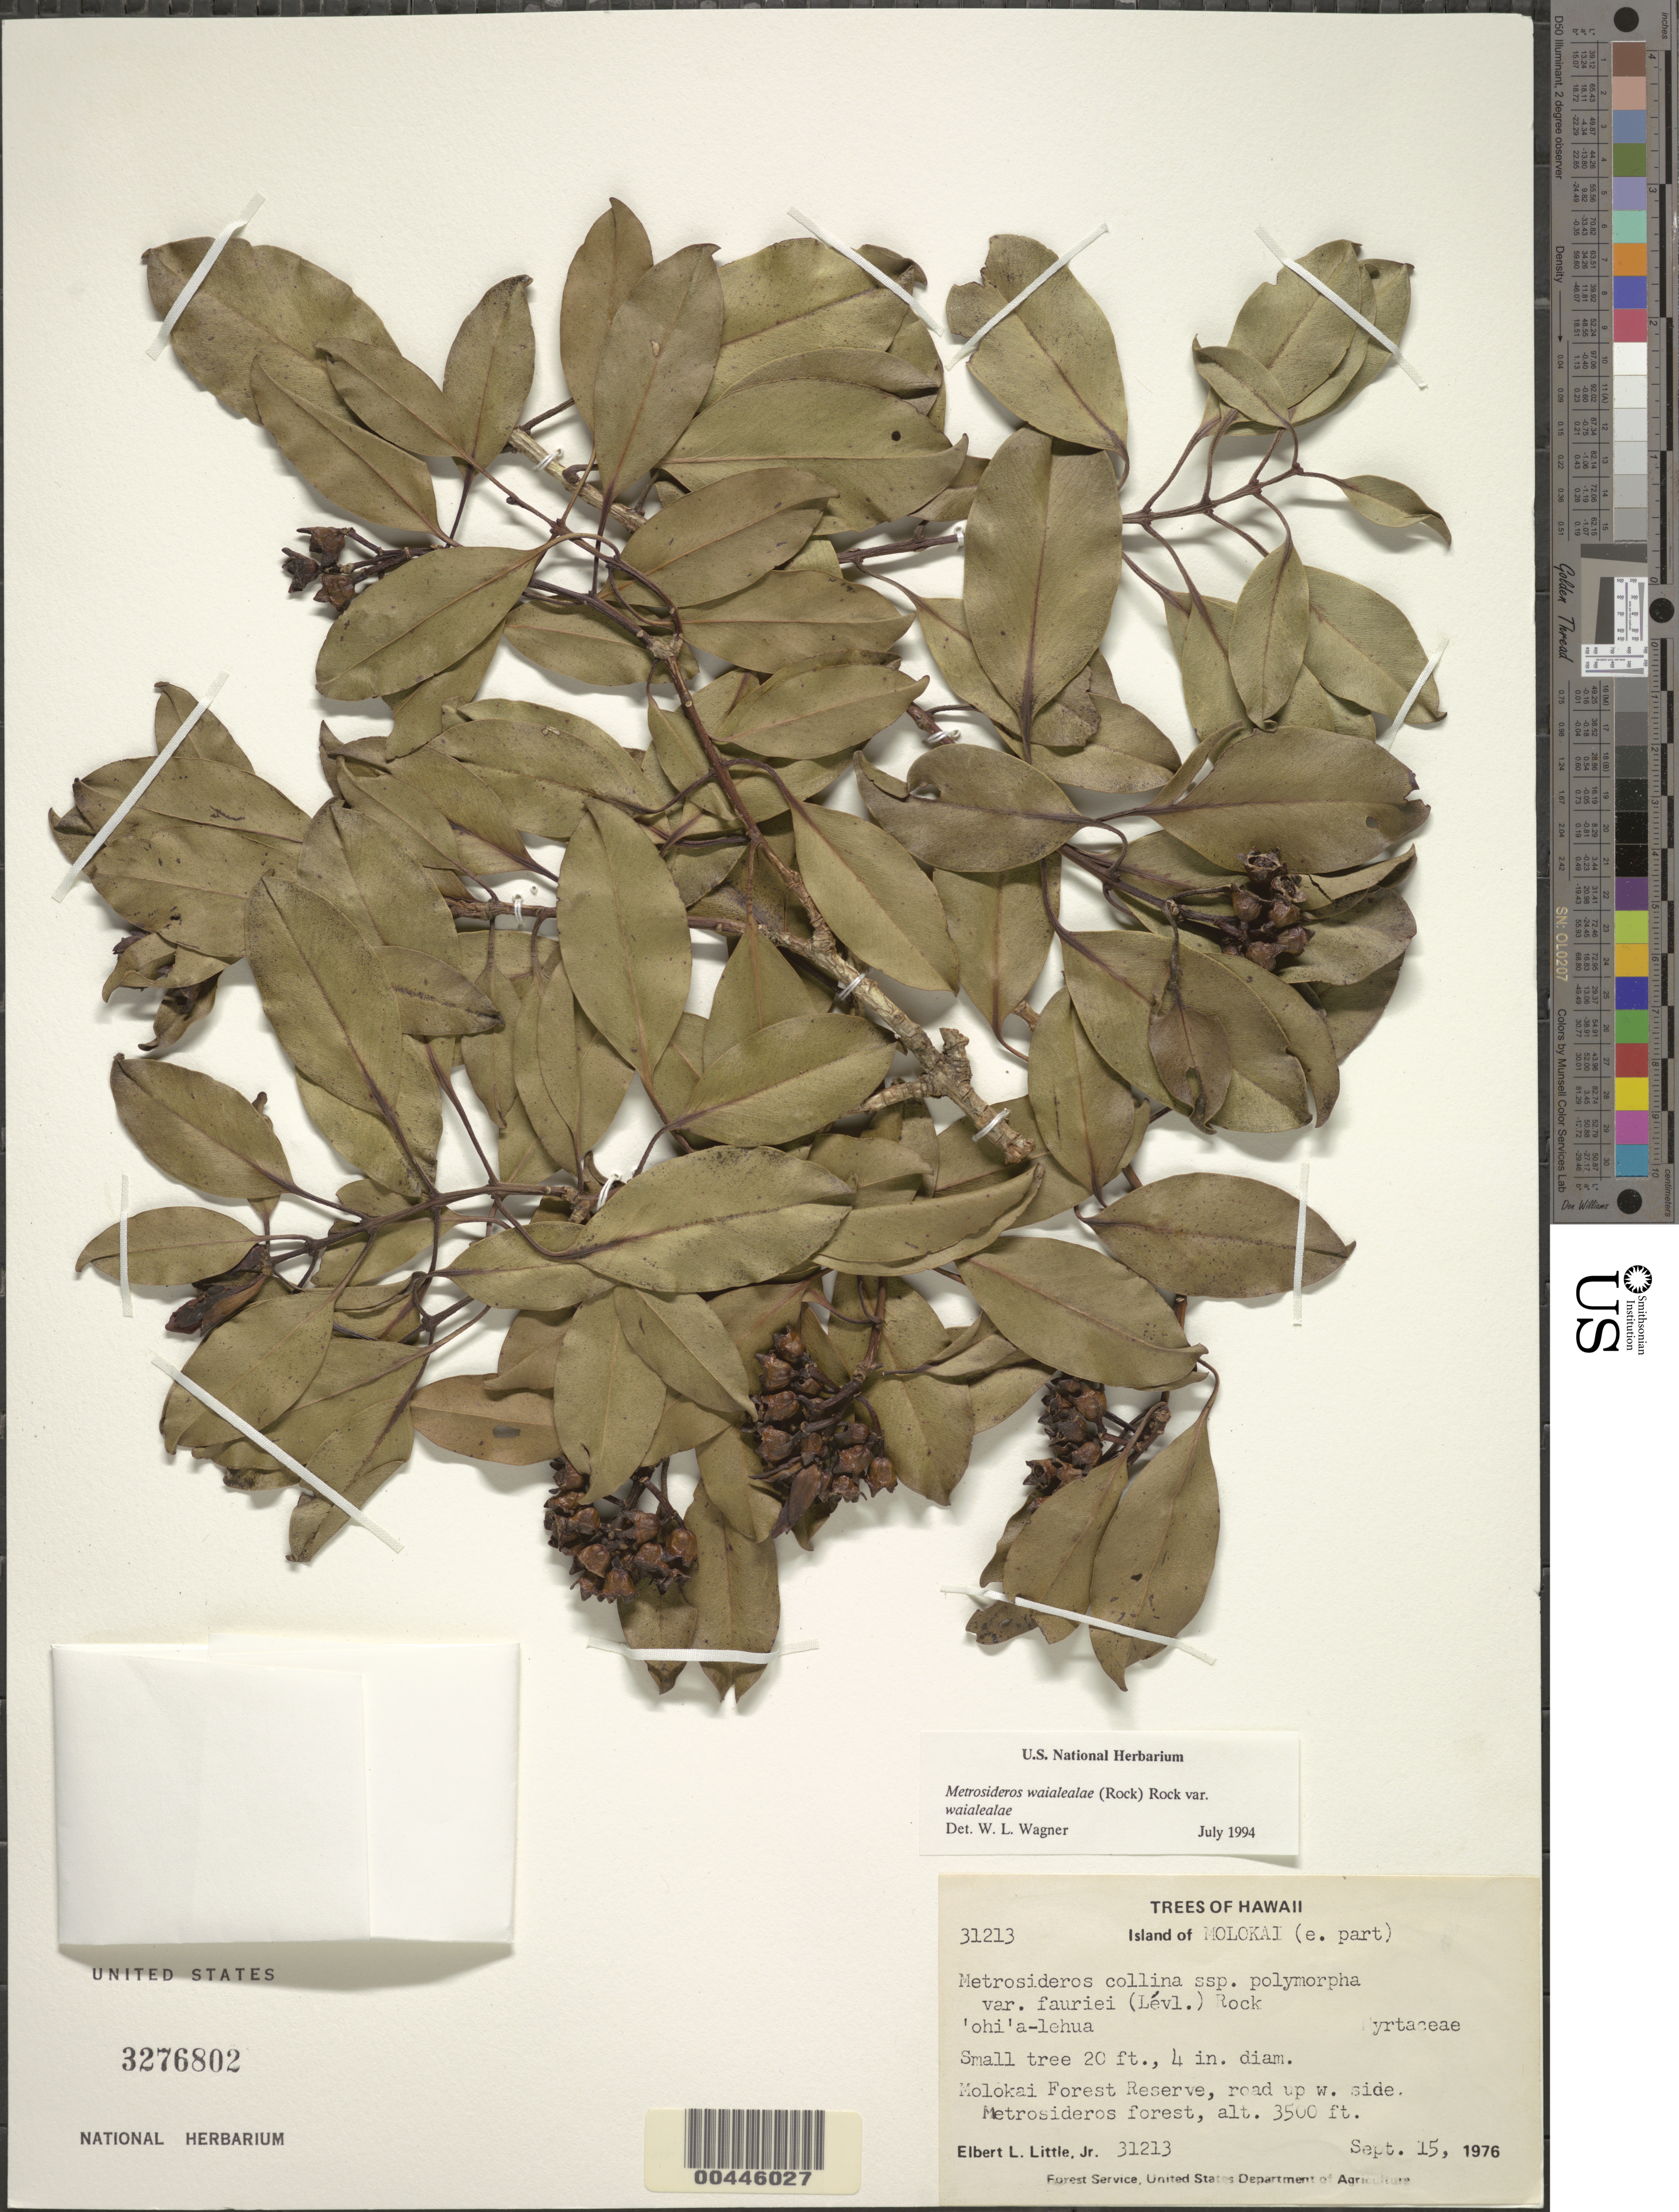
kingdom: Plantae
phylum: Tracheophyta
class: Magnoliopsida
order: Myrtales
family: Myrtaceae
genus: Metrosideros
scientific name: Metrosideros waialealae var. waialealae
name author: (Rock) Rock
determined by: Wagner, W. L., (BOT), Smithsonian Institution - National Museum of Natural History (UNITED STATES)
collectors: E. L. Little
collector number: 31213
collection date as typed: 15 Sep 1976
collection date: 1976-09-15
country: United States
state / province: Hawaii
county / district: Maui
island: Moloka'i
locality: E part of Molokai, Molokai For Res, road up W side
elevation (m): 1067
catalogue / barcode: US 3276802